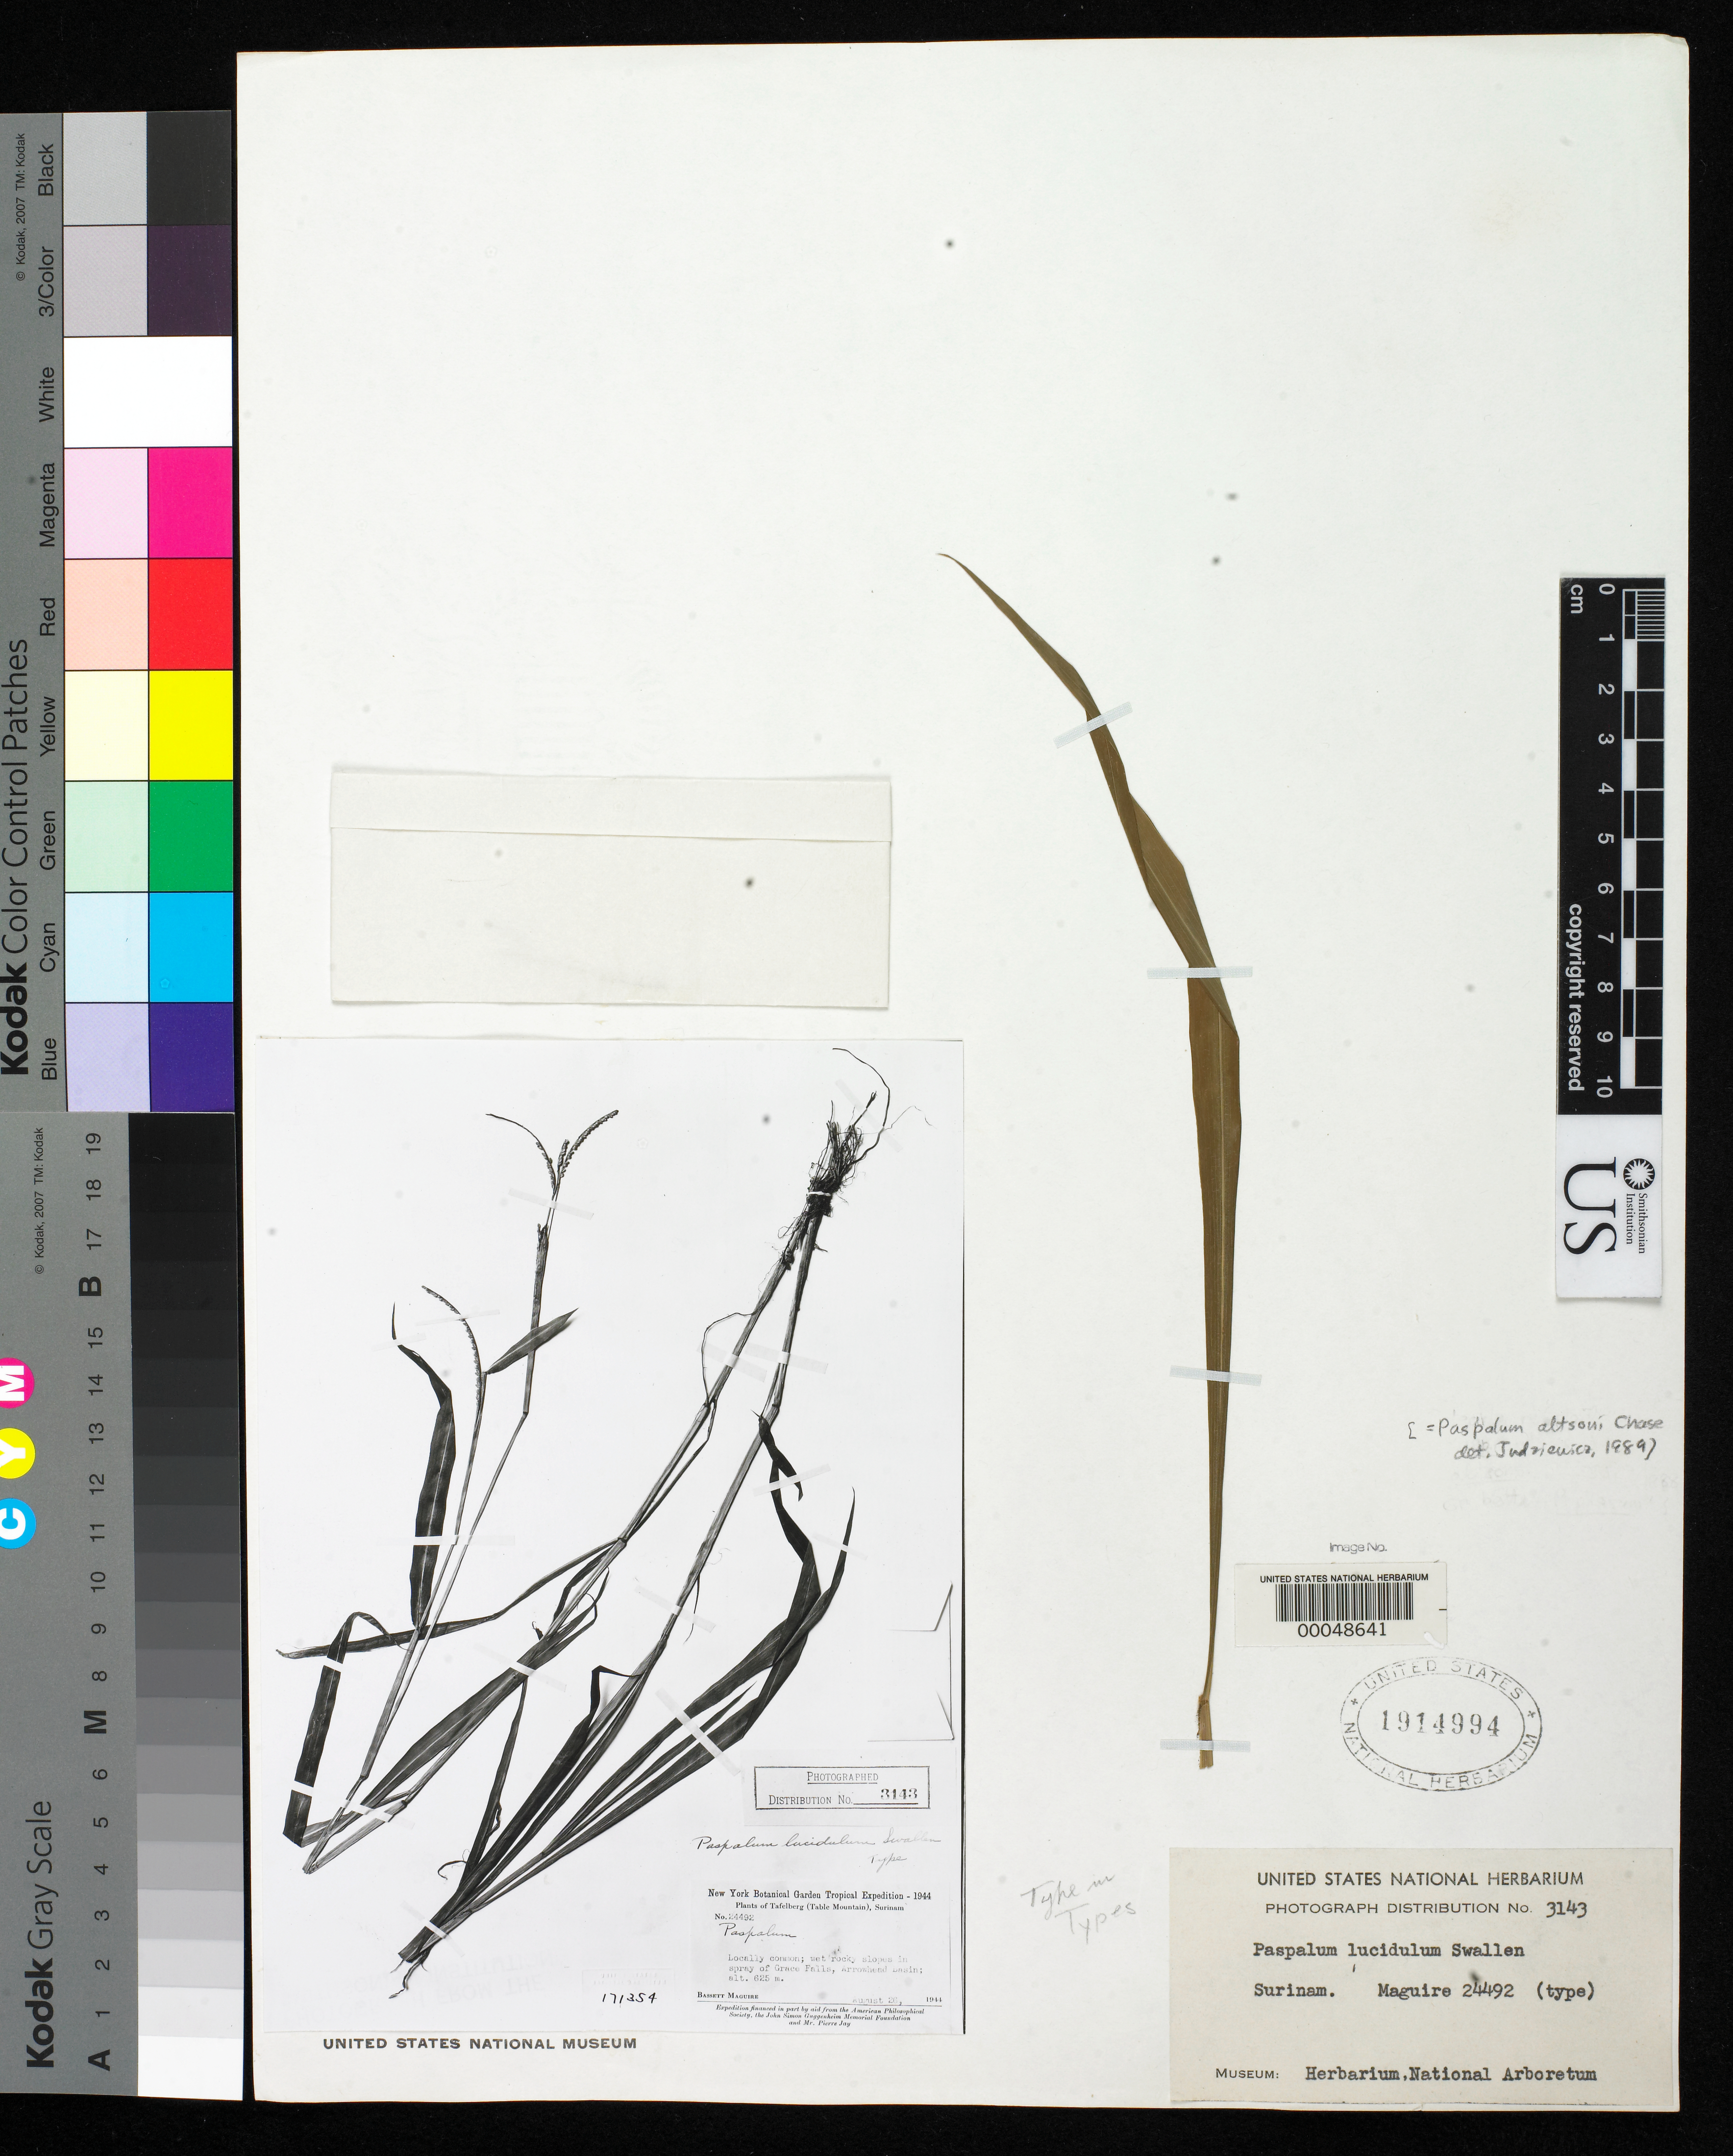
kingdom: Plantae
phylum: Tracheophyta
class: Liliopsida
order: Poales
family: Poaceae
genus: Paspalum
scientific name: Paspalum lucidulum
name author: Swallen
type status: Type Fragment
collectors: B. Maguire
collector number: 24492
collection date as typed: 26 Aug 1944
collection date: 1944-08-26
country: Suriname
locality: Grace Falls, Arrowhead Basin.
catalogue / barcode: US 1914994